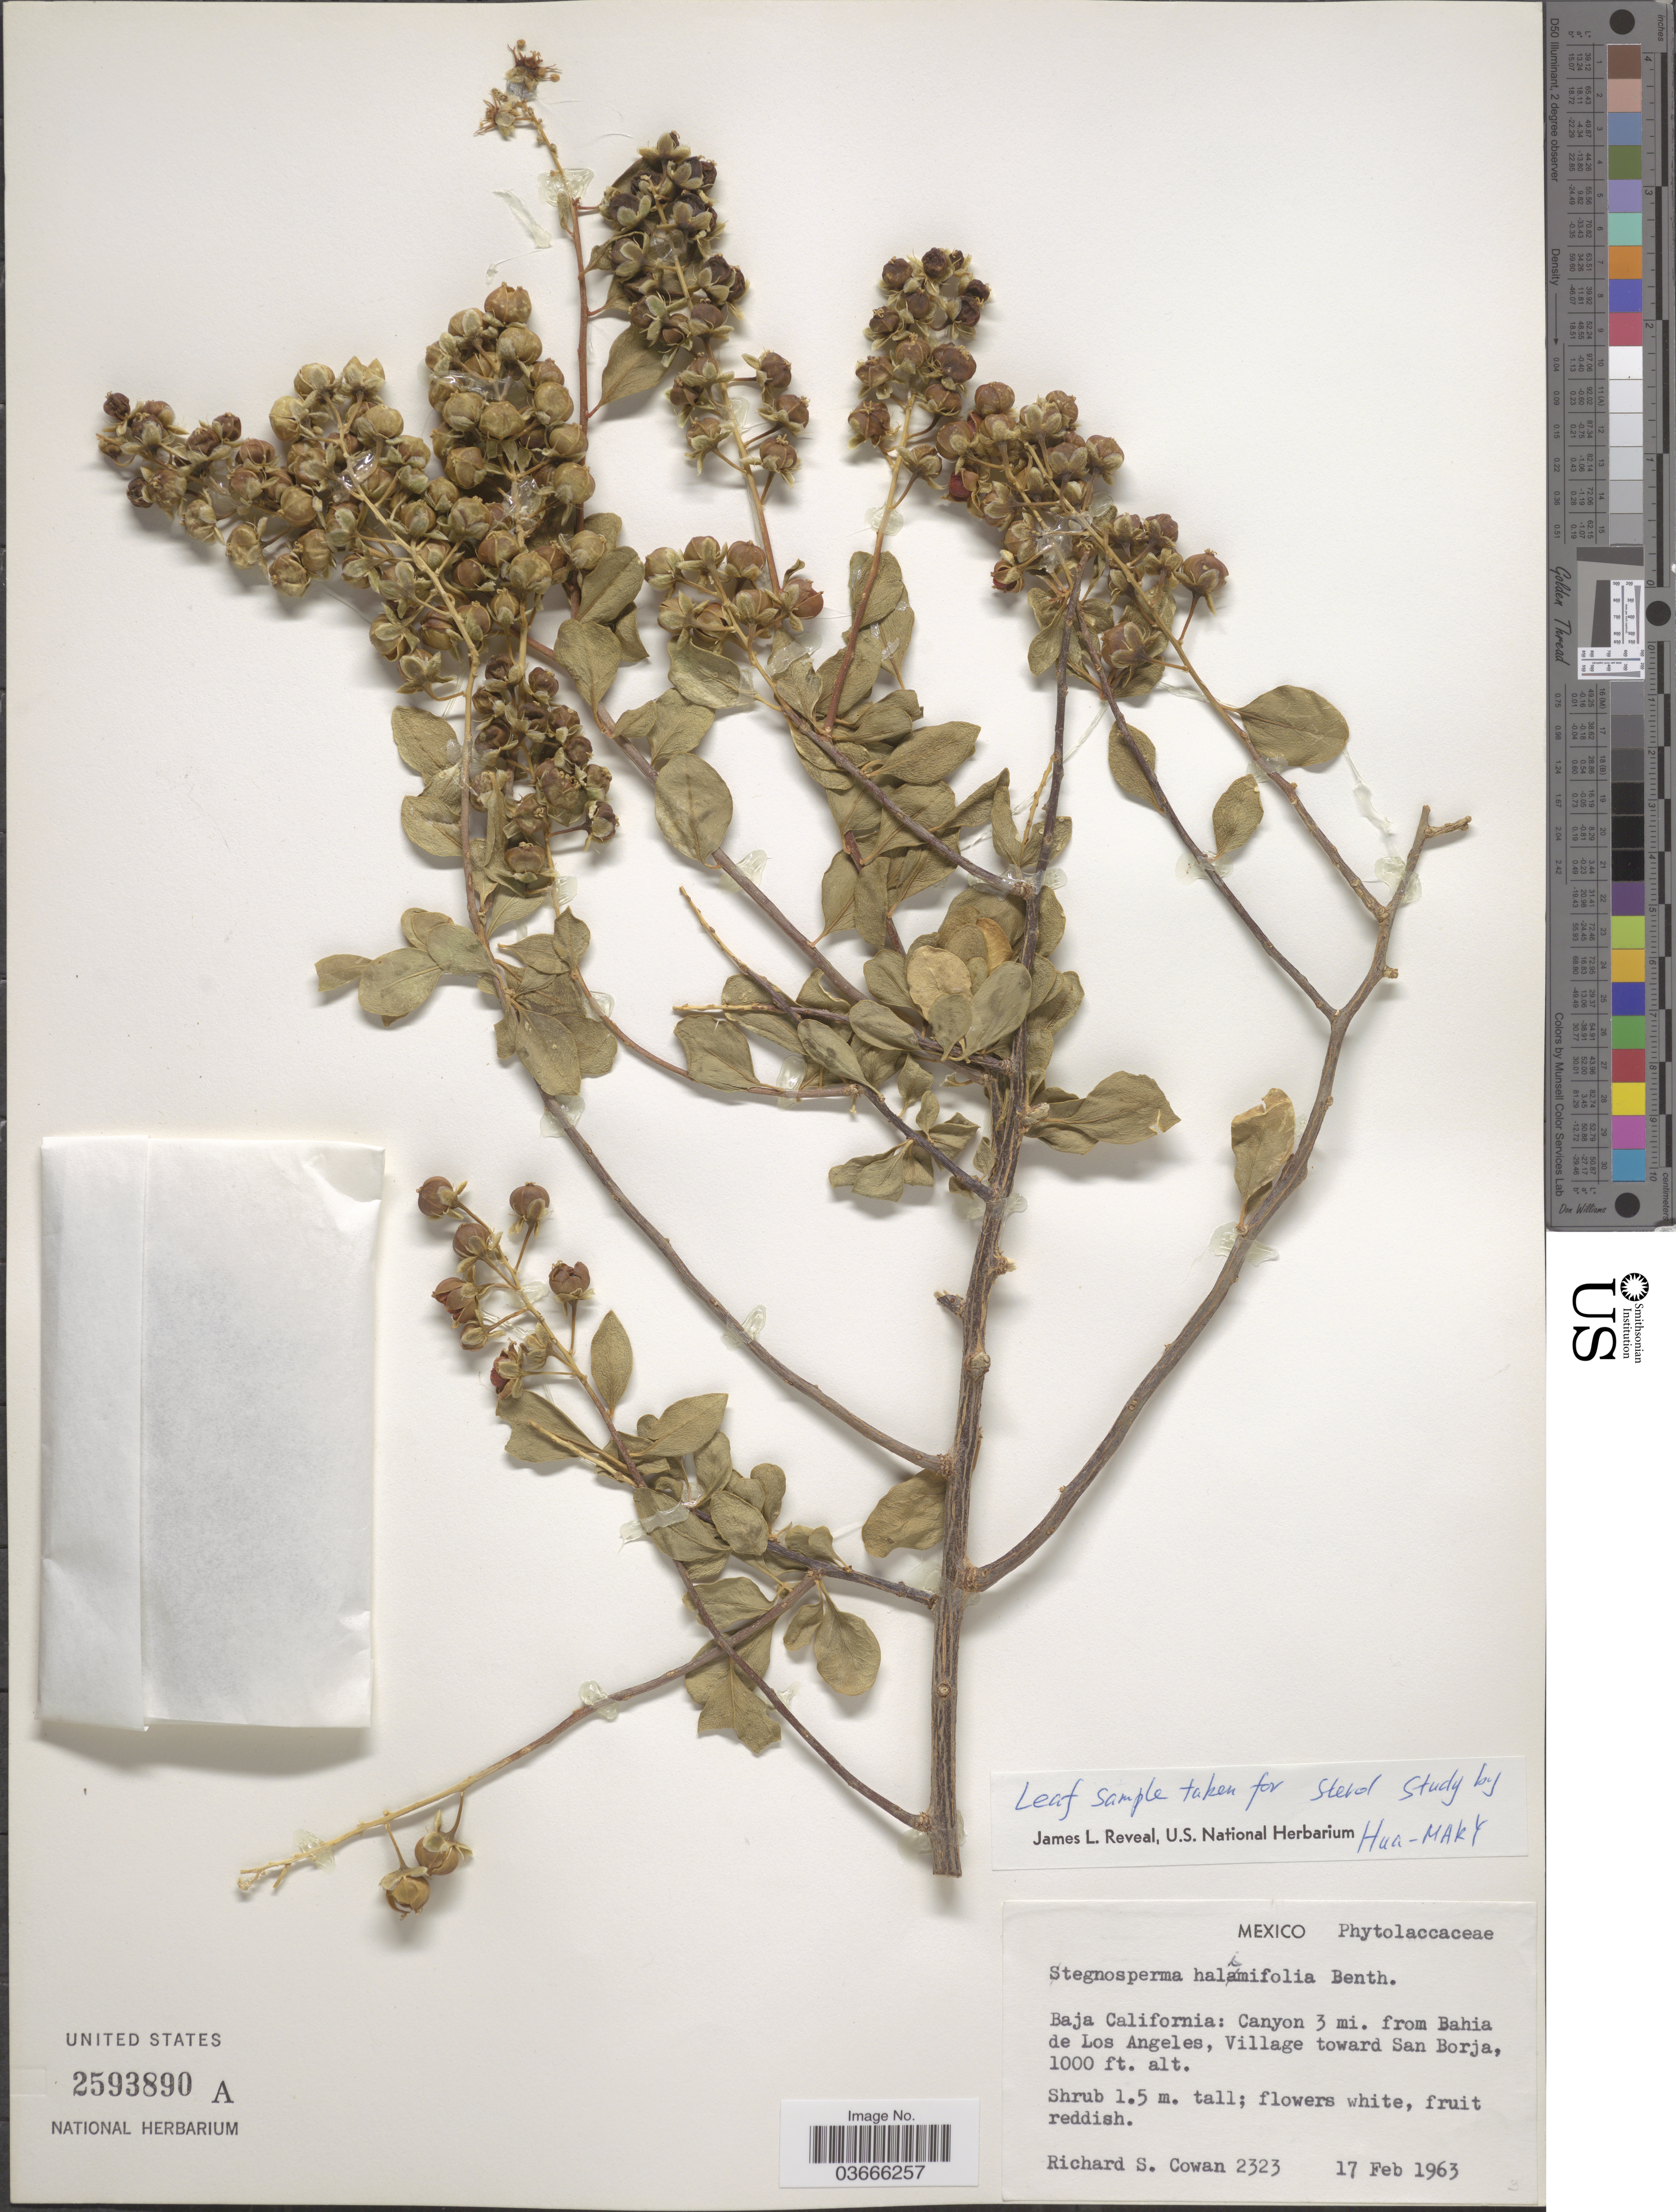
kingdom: Plantae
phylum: Tracheophyta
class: Magnoliopsida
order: Caryophyllales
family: Stegnospermataceae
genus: Stegnosperma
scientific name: Stegnosperma halimifolium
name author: Benth.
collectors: R. S. Cowan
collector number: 2323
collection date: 1963-02-17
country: Mexico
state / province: Baja California Norte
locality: Canyon 3 mi. from Bahia de Los Angeles, Village toward San Borja.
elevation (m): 305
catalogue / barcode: US 2593890A